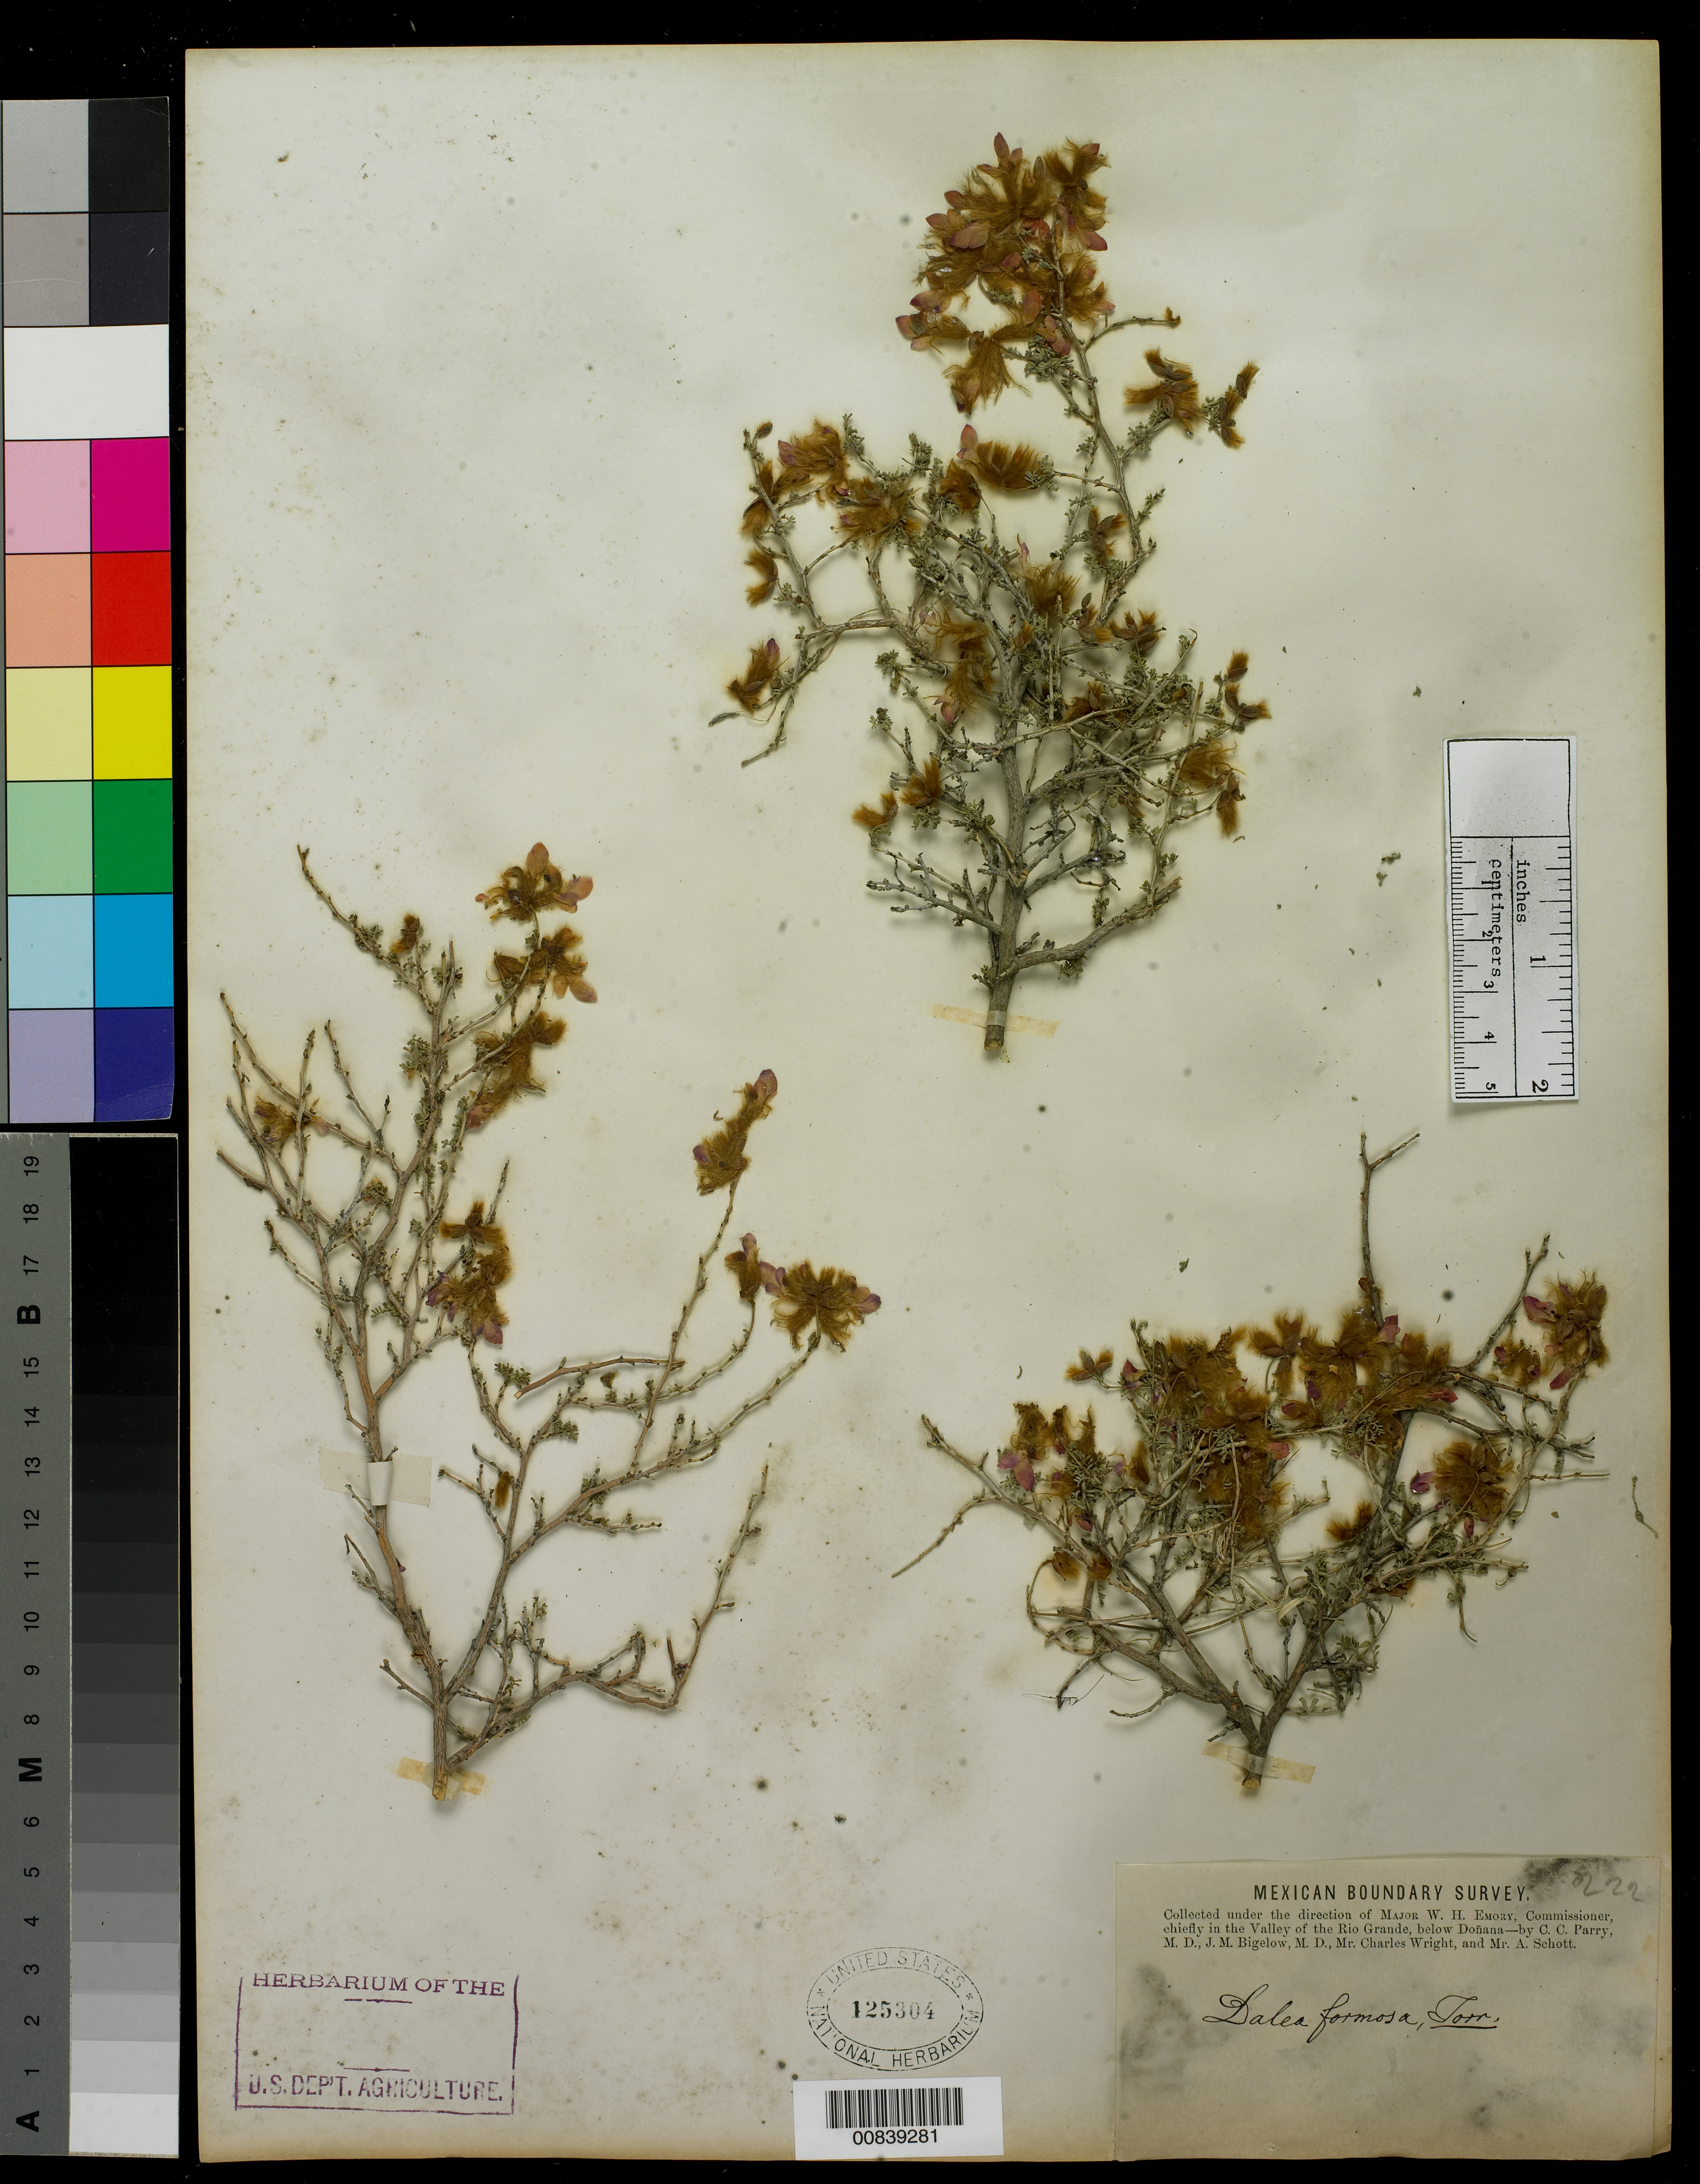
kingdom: Plantae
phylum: Tracheophyta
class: Magnoliopsida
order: Fabales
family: Fabaceae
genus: Dalea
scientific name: Dalea formosa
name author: Torr.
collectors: C. C. Parry, J. M. Bigelow, C. Wright & A. C. V. Schott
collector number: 222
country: United States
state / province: New Mexico / Texas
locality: Valley of the Rio Grande, below Doñana.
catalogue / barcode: US 125304